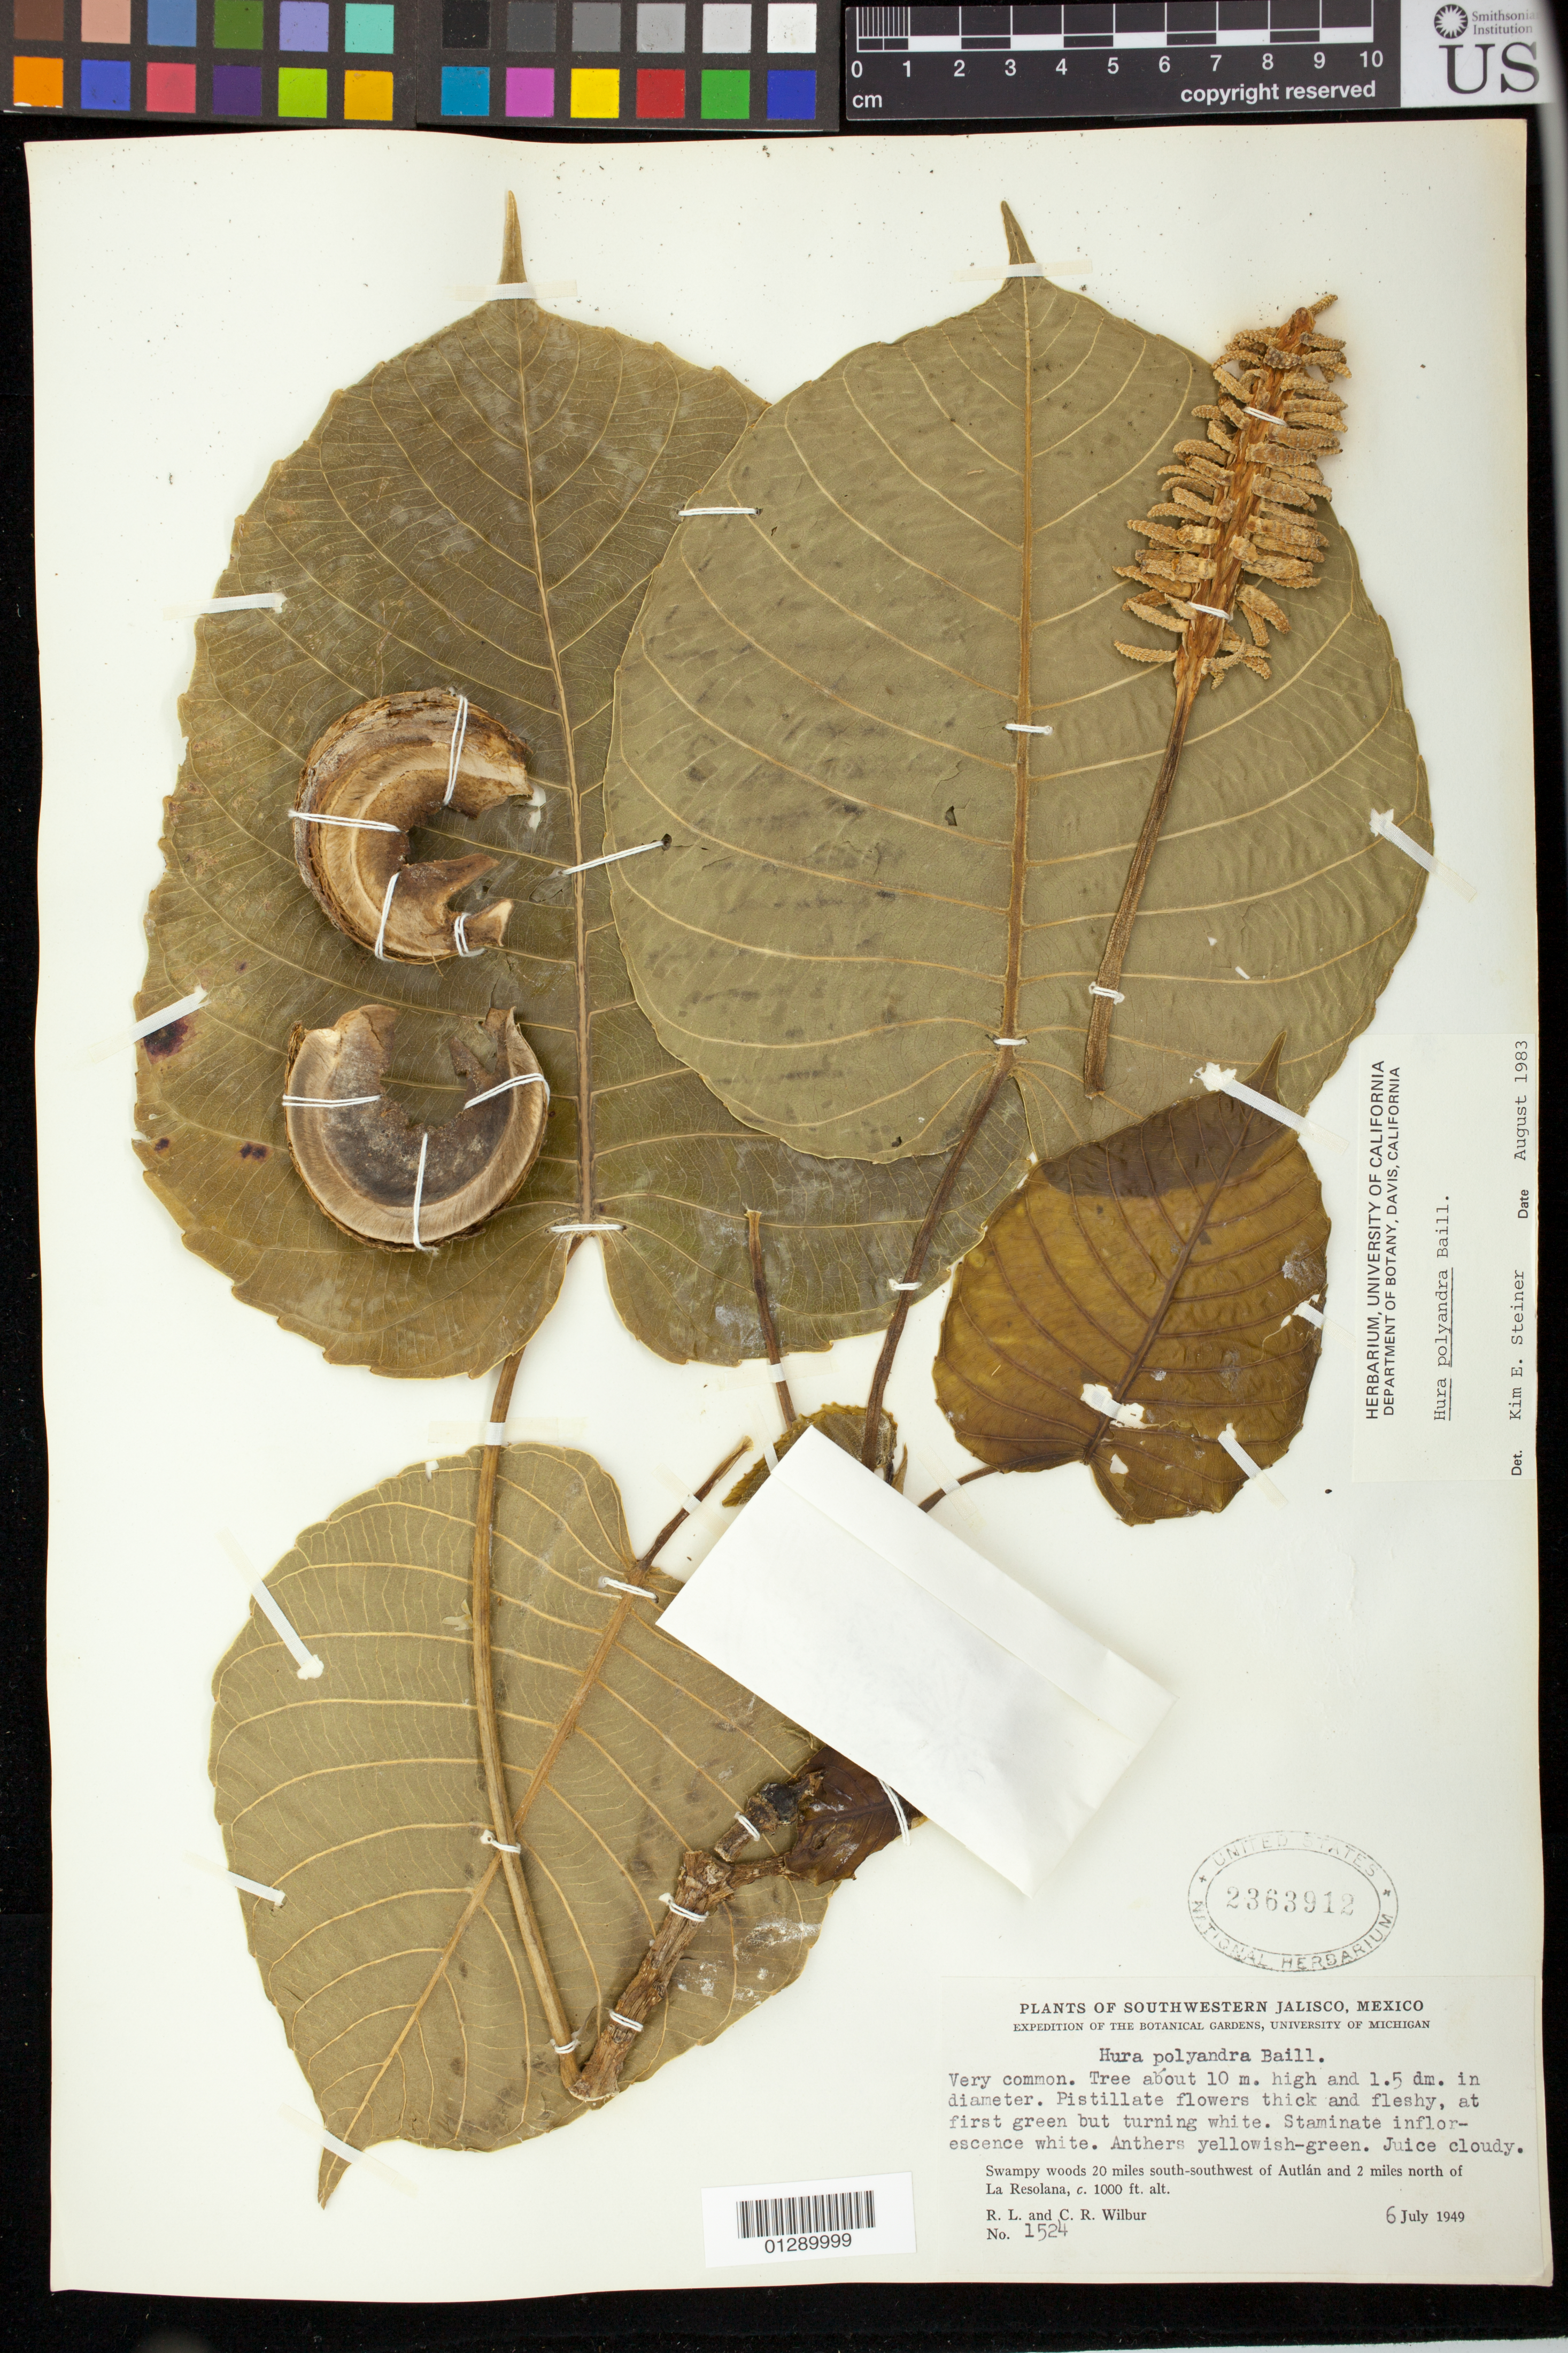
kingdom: Plantae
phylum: Tracheophyta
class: Magnoliopsida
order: Malpighiales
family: Euphorbiaceae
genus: Hura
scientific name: Hura polyandra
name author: Baill.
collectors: R. L. Wilbur & C. Wilbur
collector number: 1524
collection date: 1949-07-06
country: Mexico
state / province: Jalisco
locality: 20 miles south-southwest of Autlan and 2 miles north of La Resolana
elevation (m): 305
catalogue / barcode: US 2363912